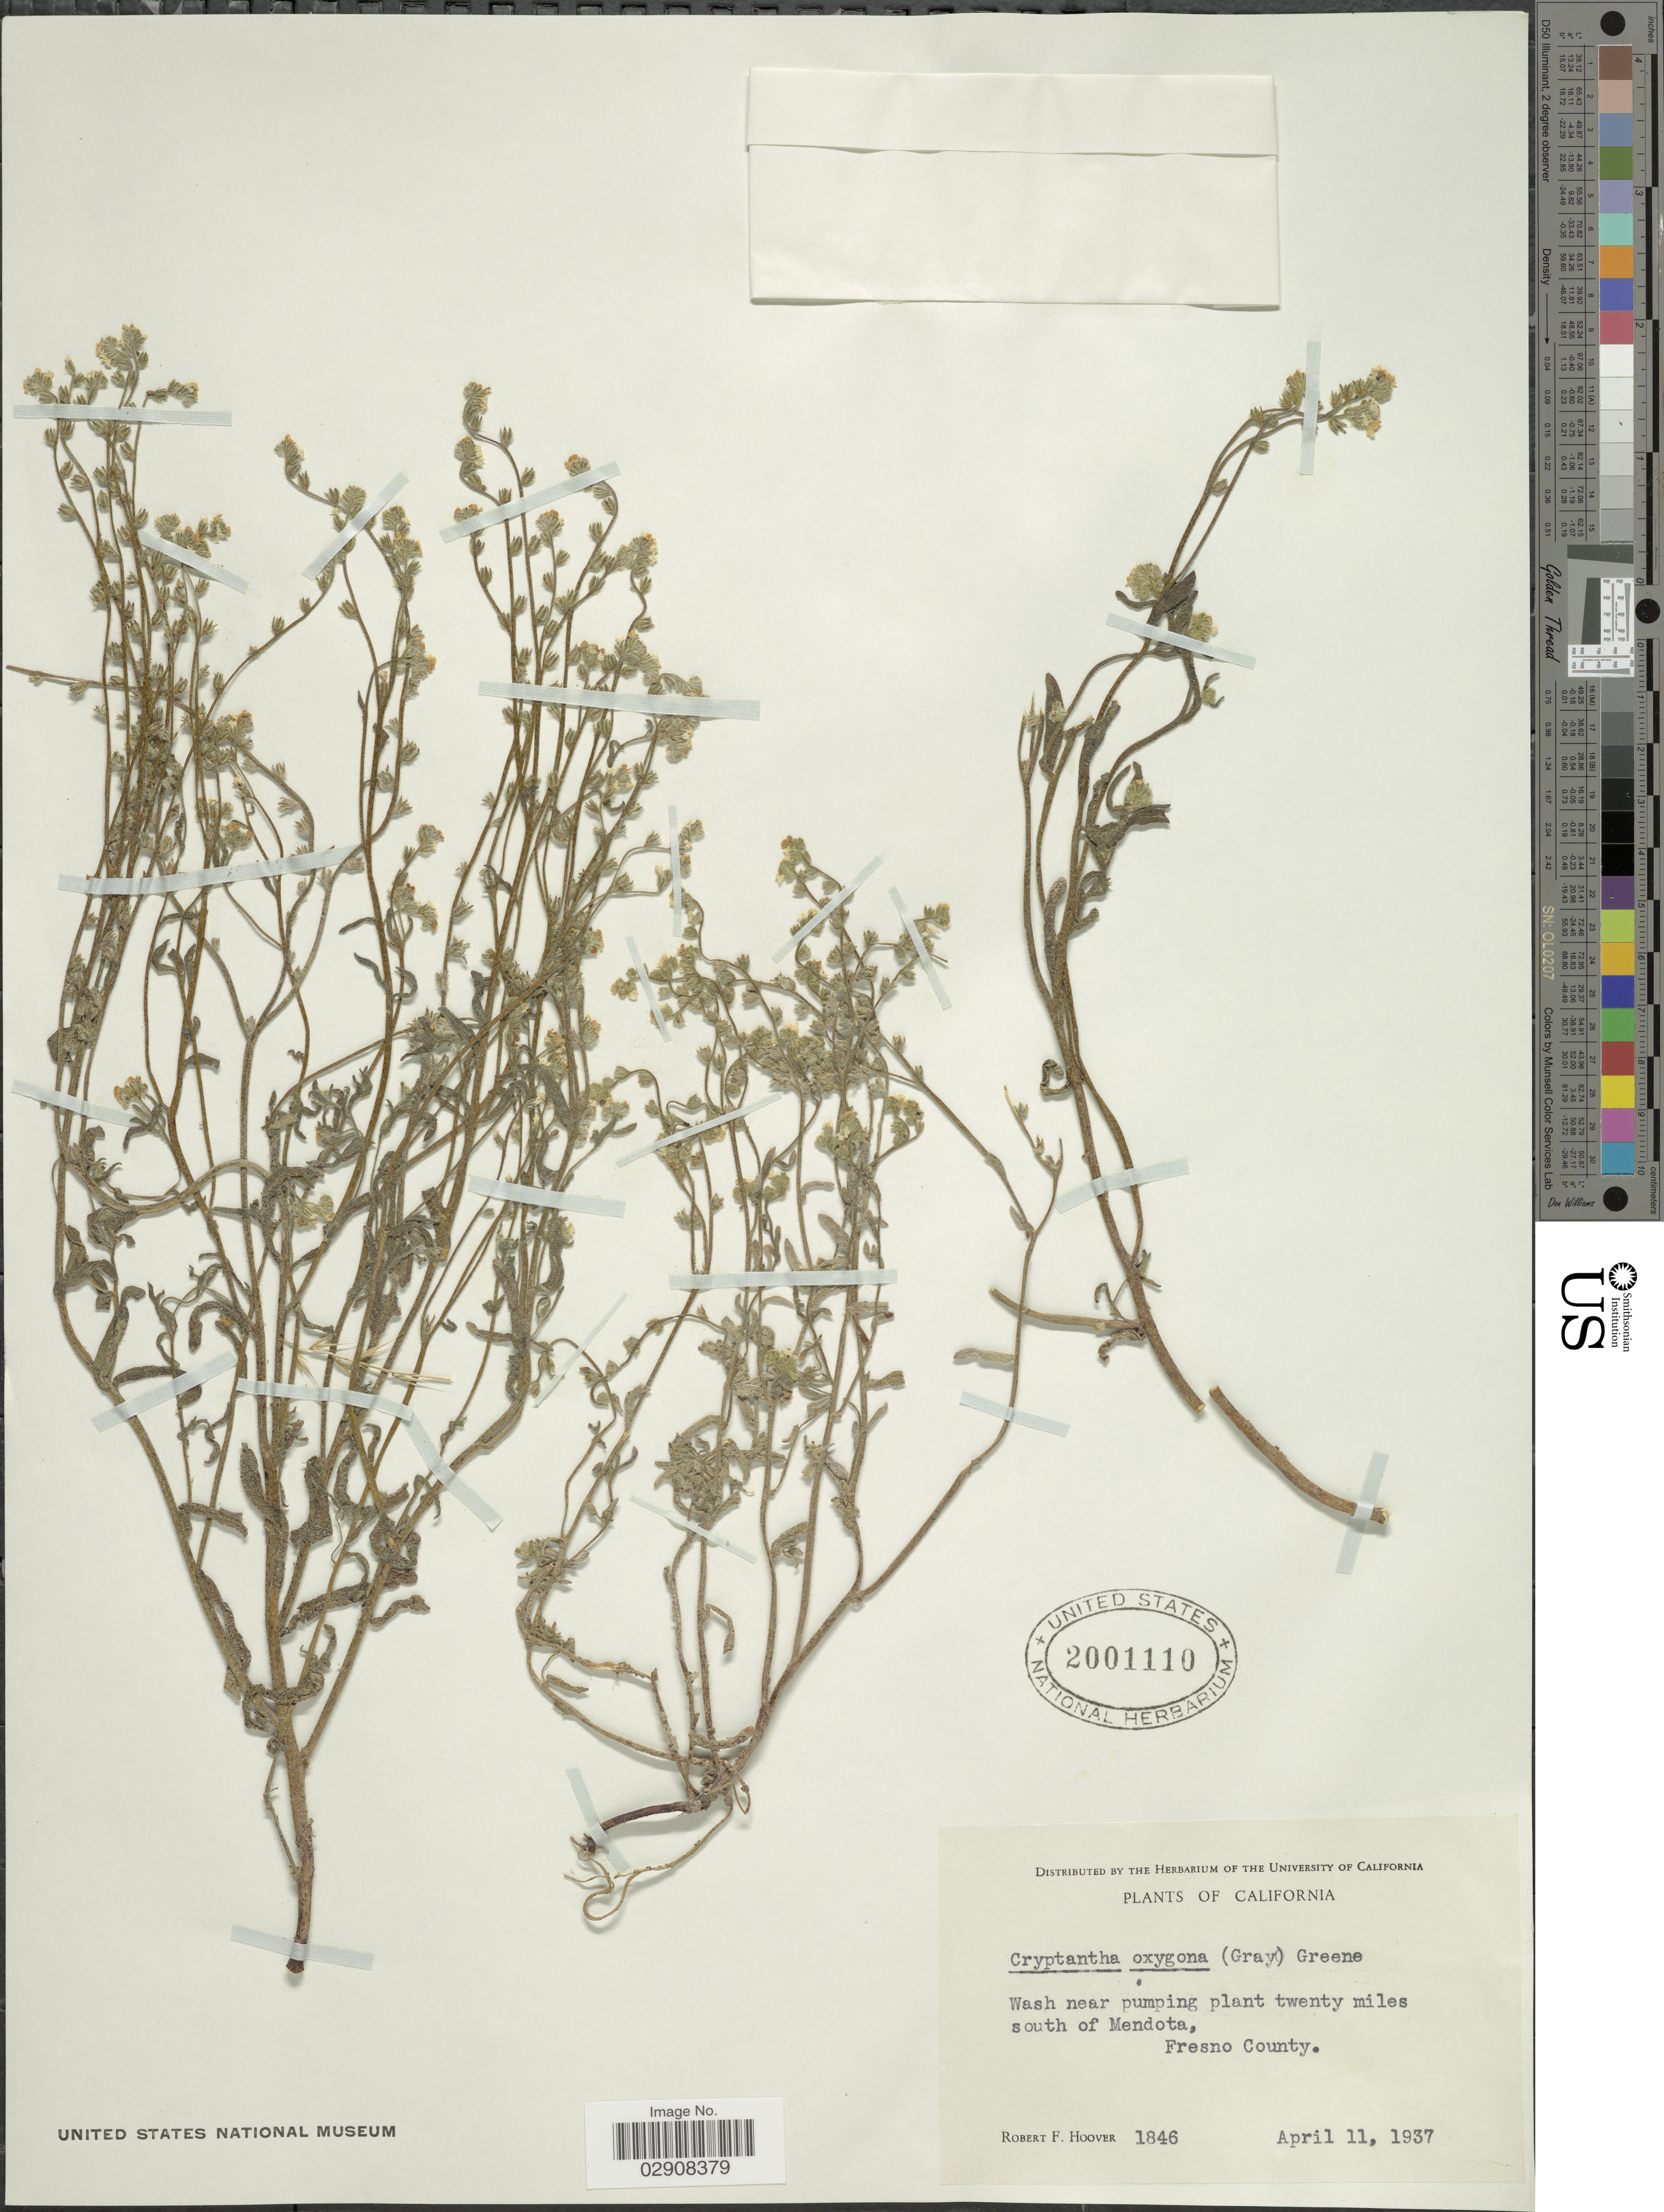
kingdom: Plantae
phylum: Tracheophyta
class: Magnoliopsida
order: Boraginales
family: Boraginaceae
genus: Cryptantha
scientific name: Cryptantha oxygona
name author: (A. Gray) S.W. Greene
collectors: R. F. Hoover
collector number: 1846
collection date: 1937-04-11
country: United States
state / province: California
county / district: Fresno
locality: Wash near pumping plant twenty miles south of Mendota, Fresno County.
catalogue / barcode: US 2001110